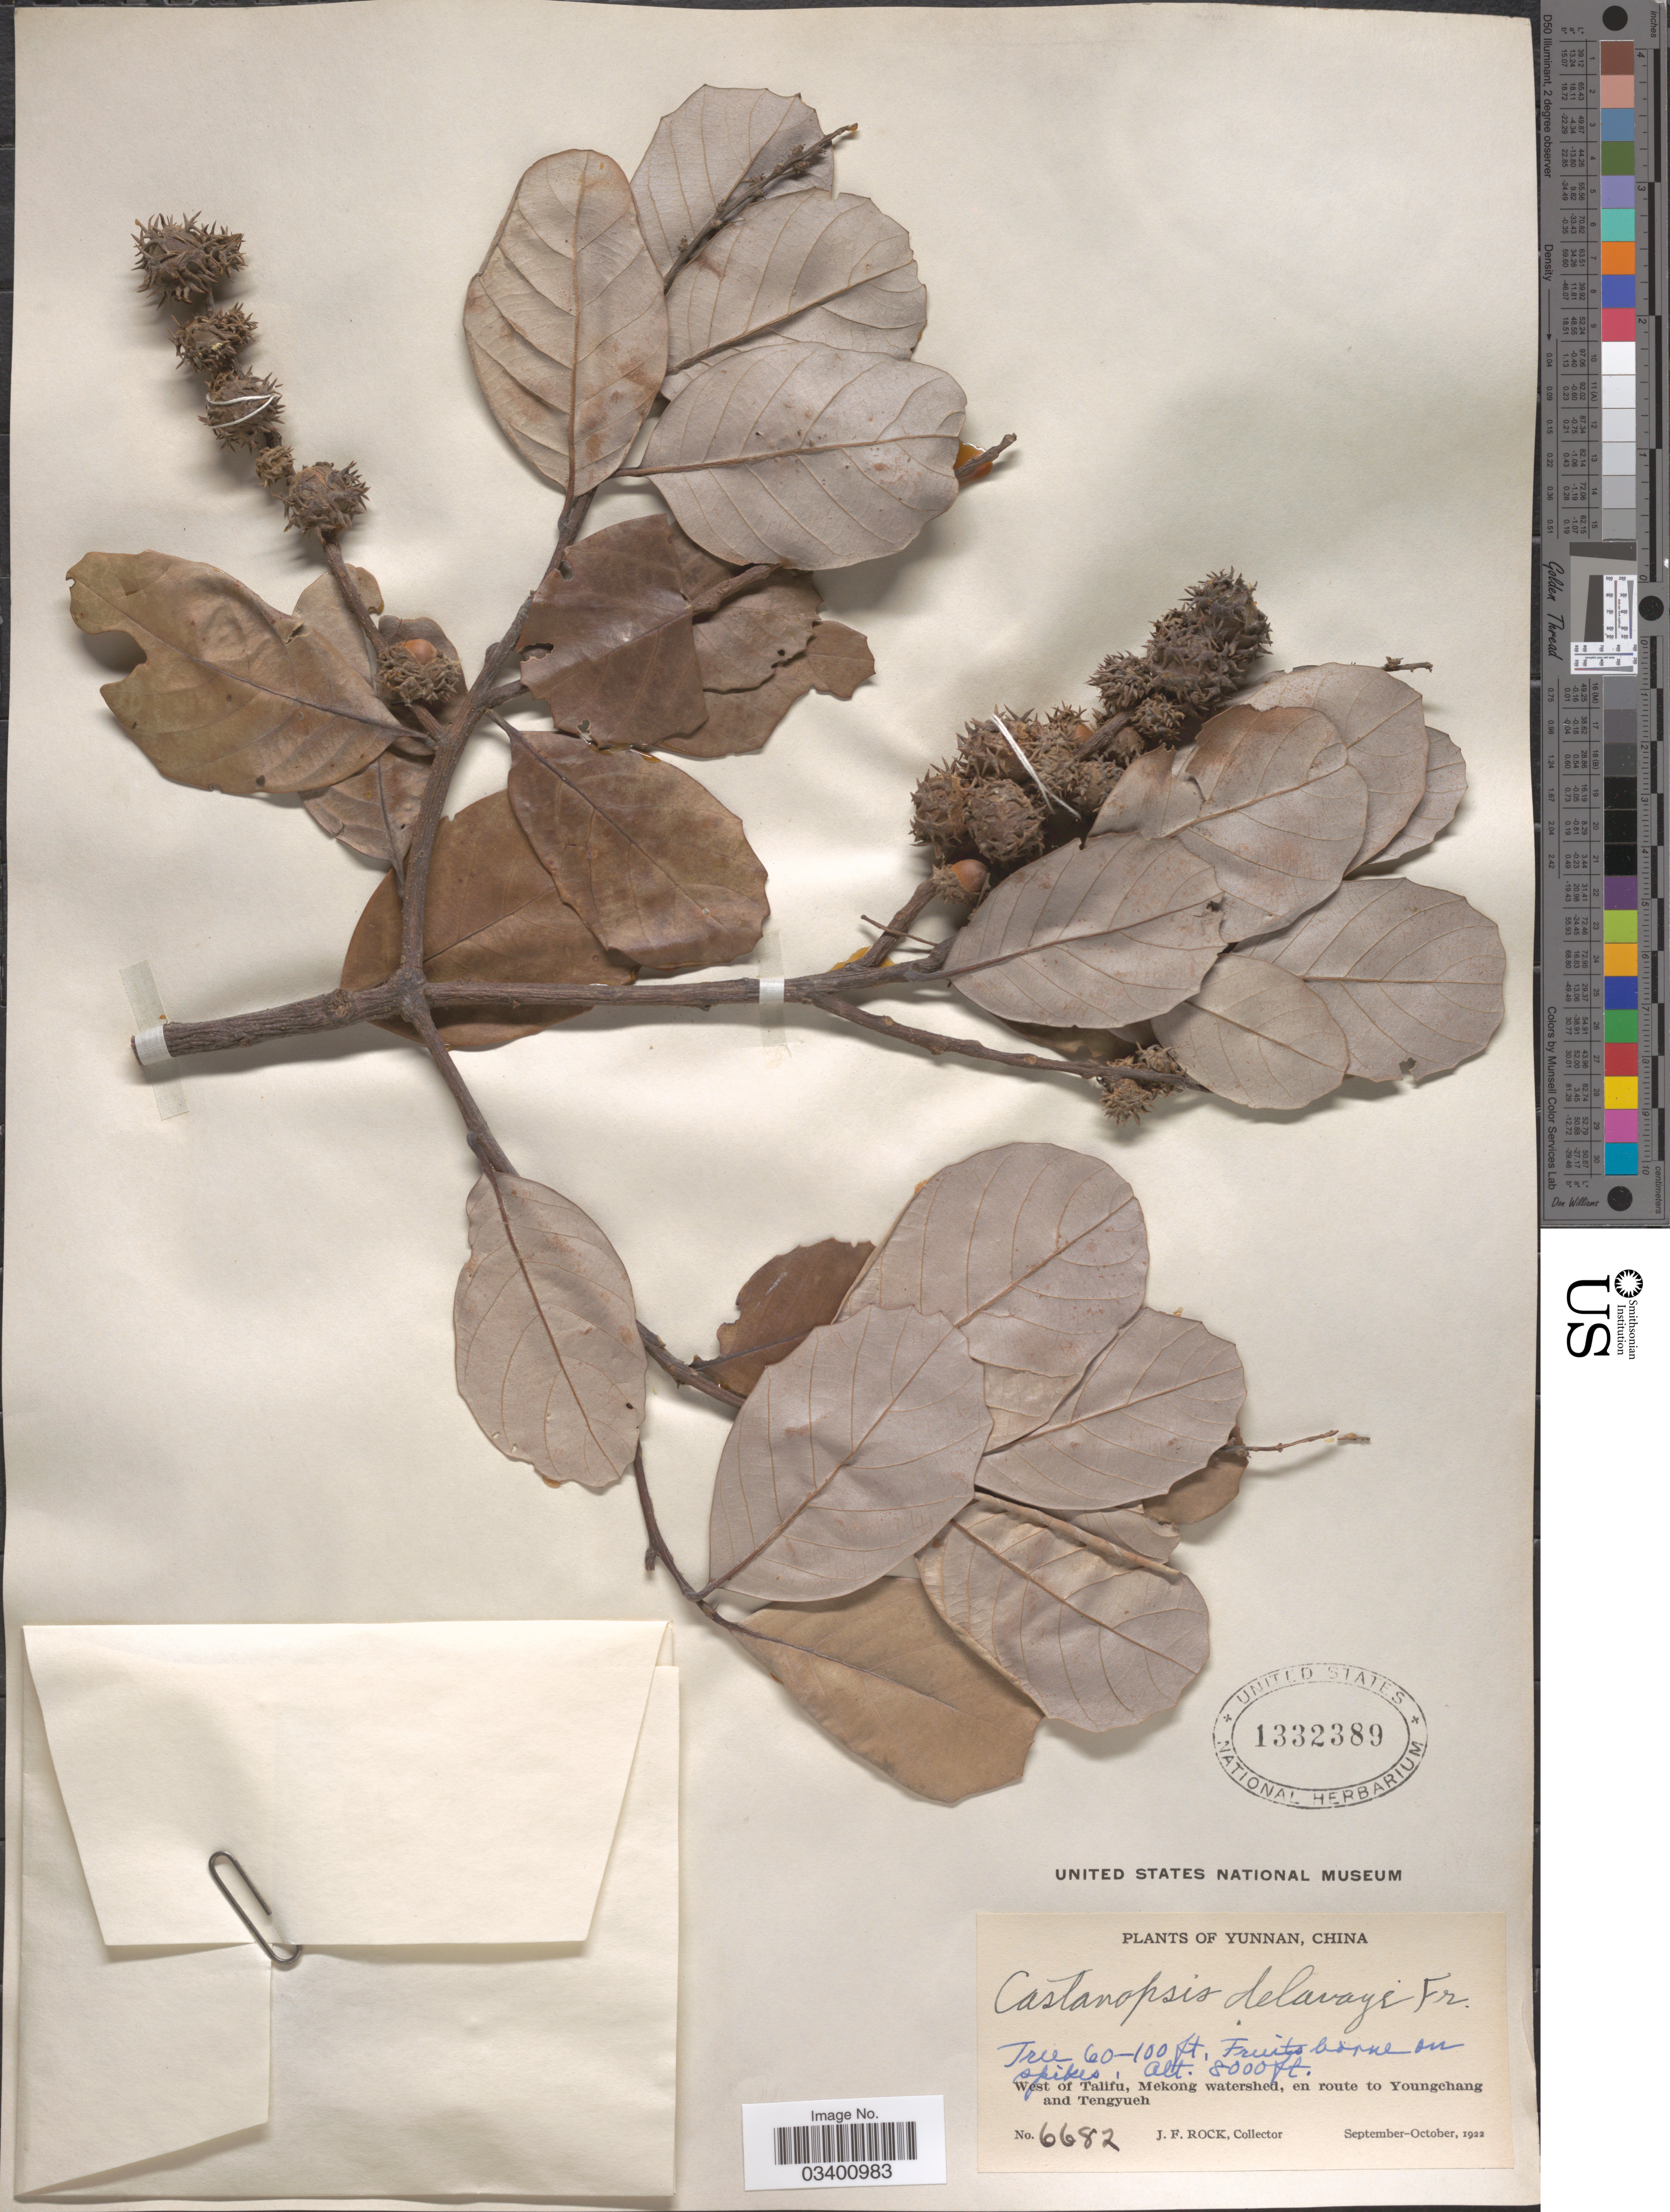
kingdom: Plantae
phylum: Tracheophyta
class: Magnoliopsida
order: Fagales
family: Fagaceae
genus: Castanopsis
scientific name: Castanopsis delavayi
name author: Franch.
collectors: J. Rock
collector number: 6682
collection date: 1922-09/1922-10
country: China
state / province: Yunnan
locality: West of Talifu, Mekong watershed, en route to Youngchang and Tengyueh.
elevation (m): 2438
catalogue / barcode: US 1332389